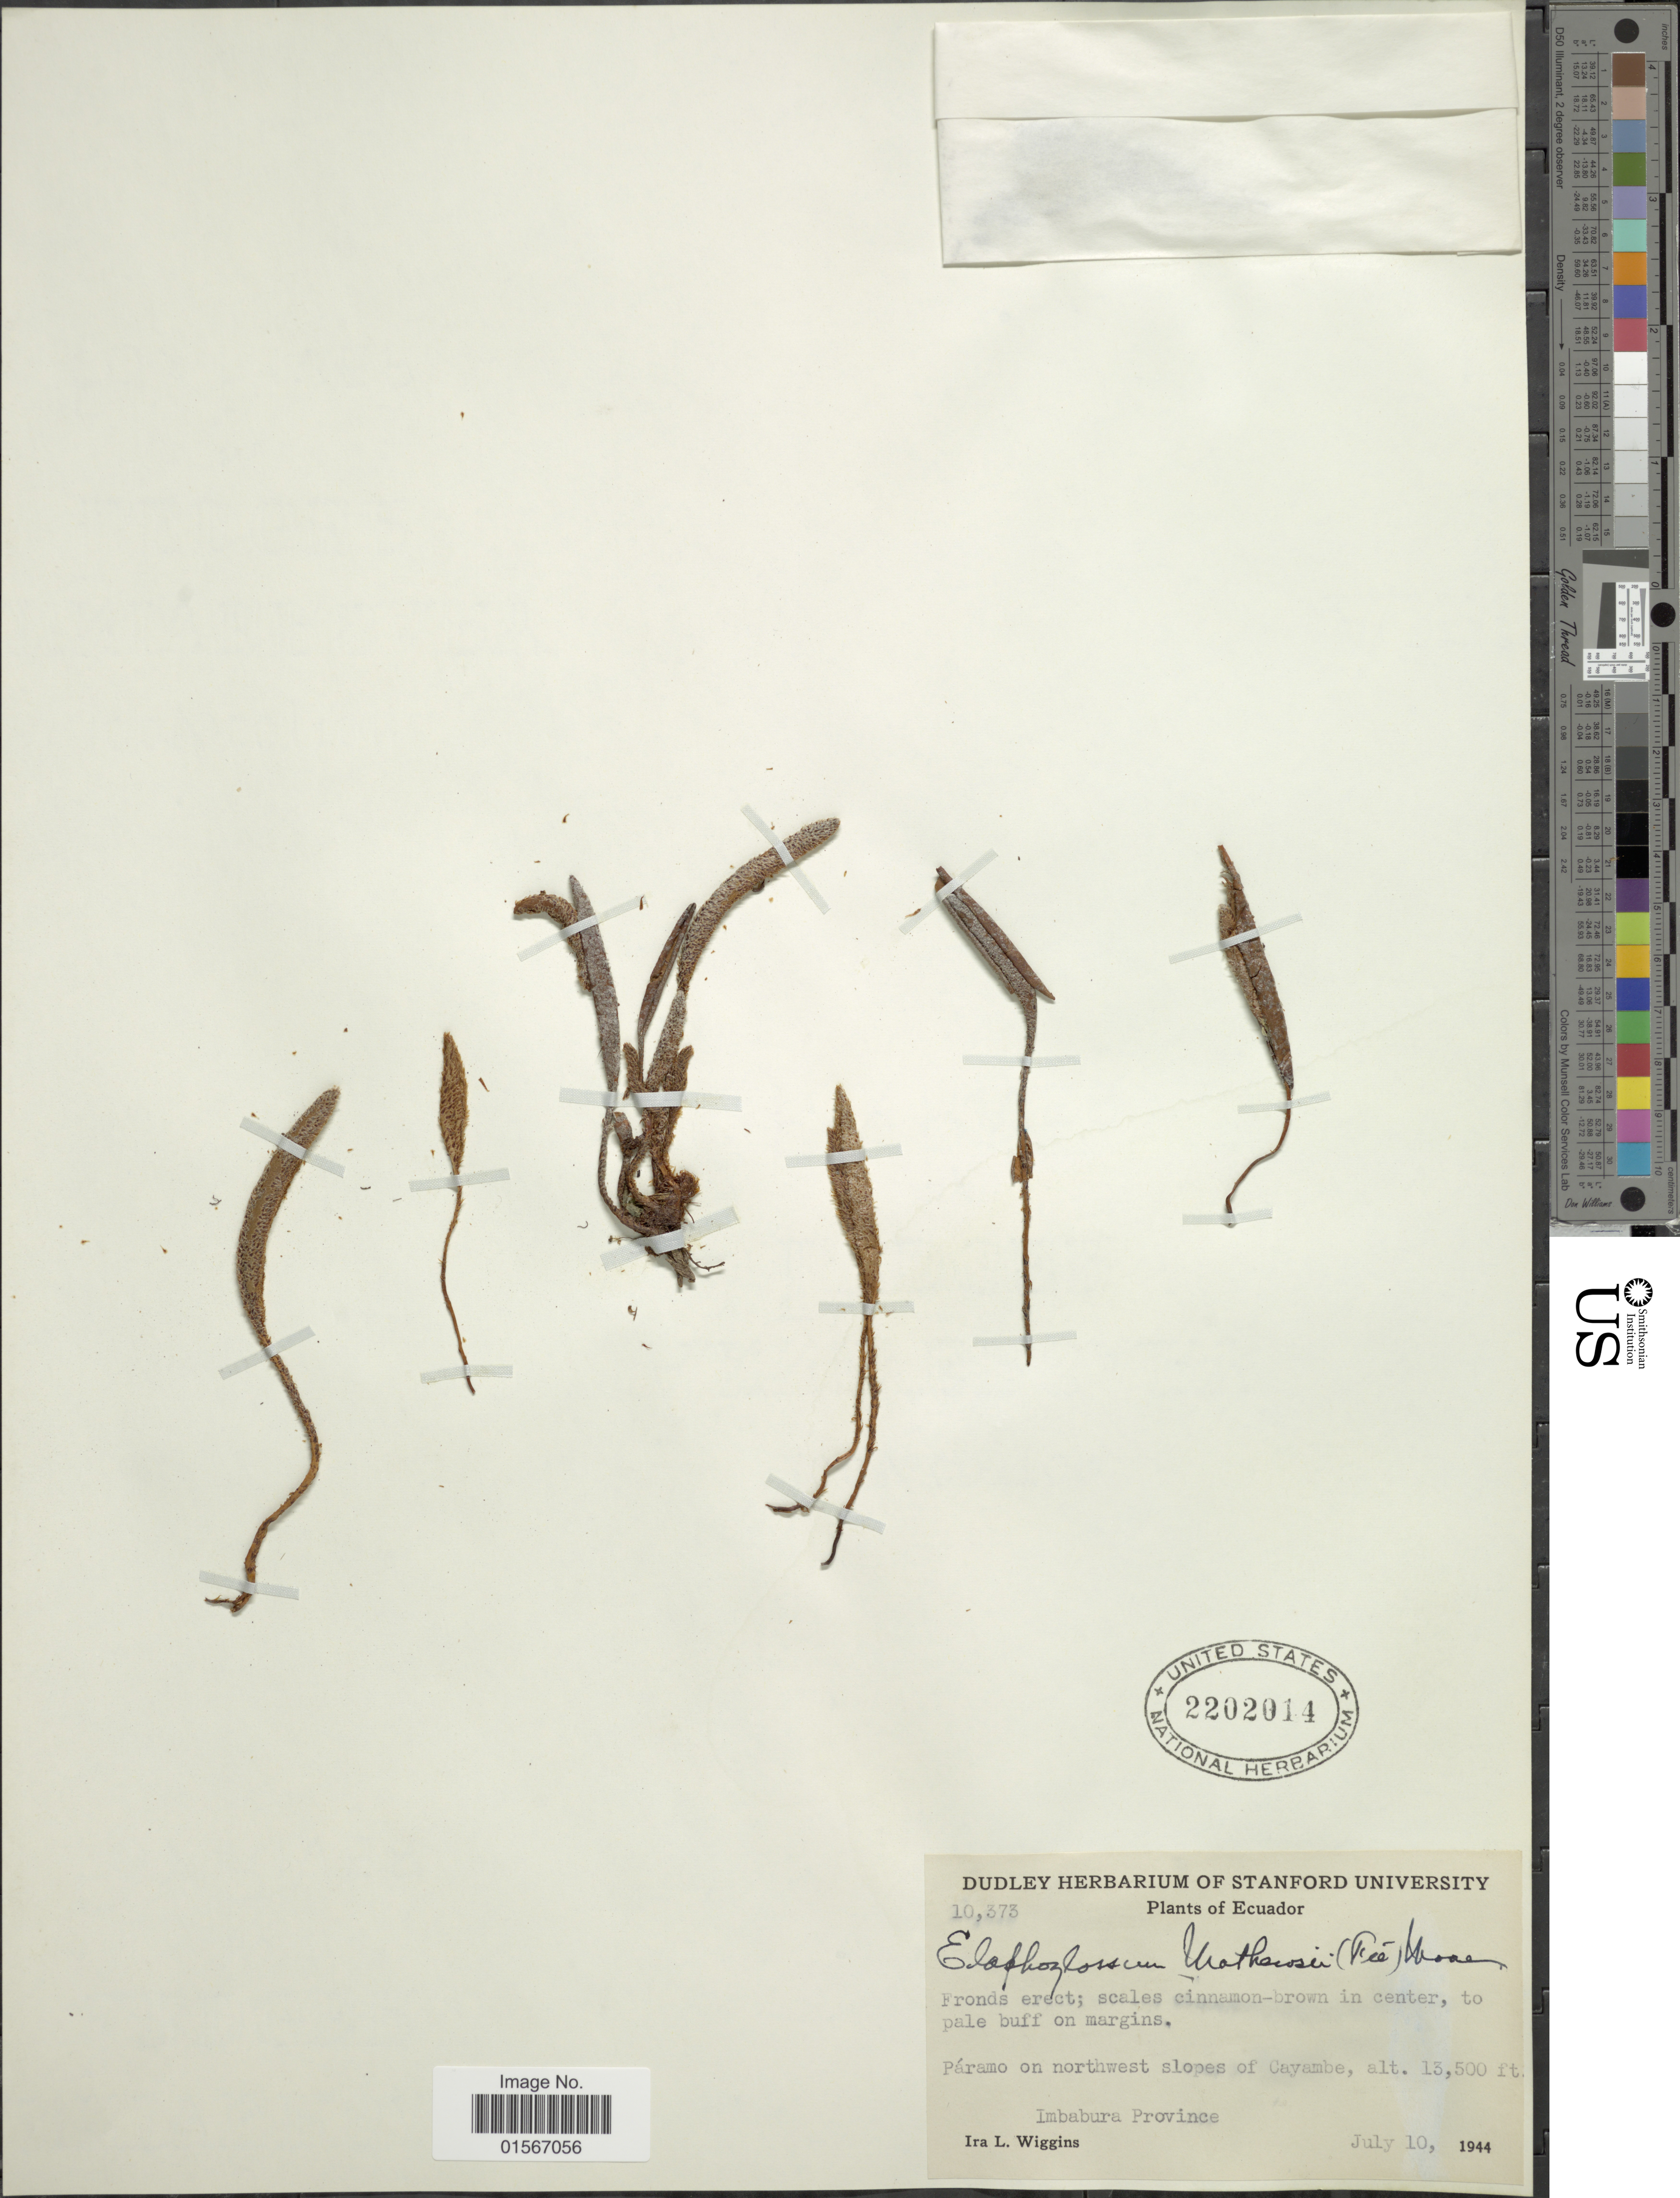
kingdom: Plantae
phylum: Tracheophyta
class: Polypodiopsida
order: Polypodiales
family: Dryopteridaceae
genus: Elaphoglossum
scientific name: Elaphoglossum mathewsii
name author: (Fée) T. Moore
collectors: I. L. Wiggins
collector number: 10373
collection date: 1944-07-10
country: Ecuador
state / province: Imbabura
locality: Páramo on northwest slopes of Cayambe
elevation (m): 4115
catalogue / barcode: US 2202014